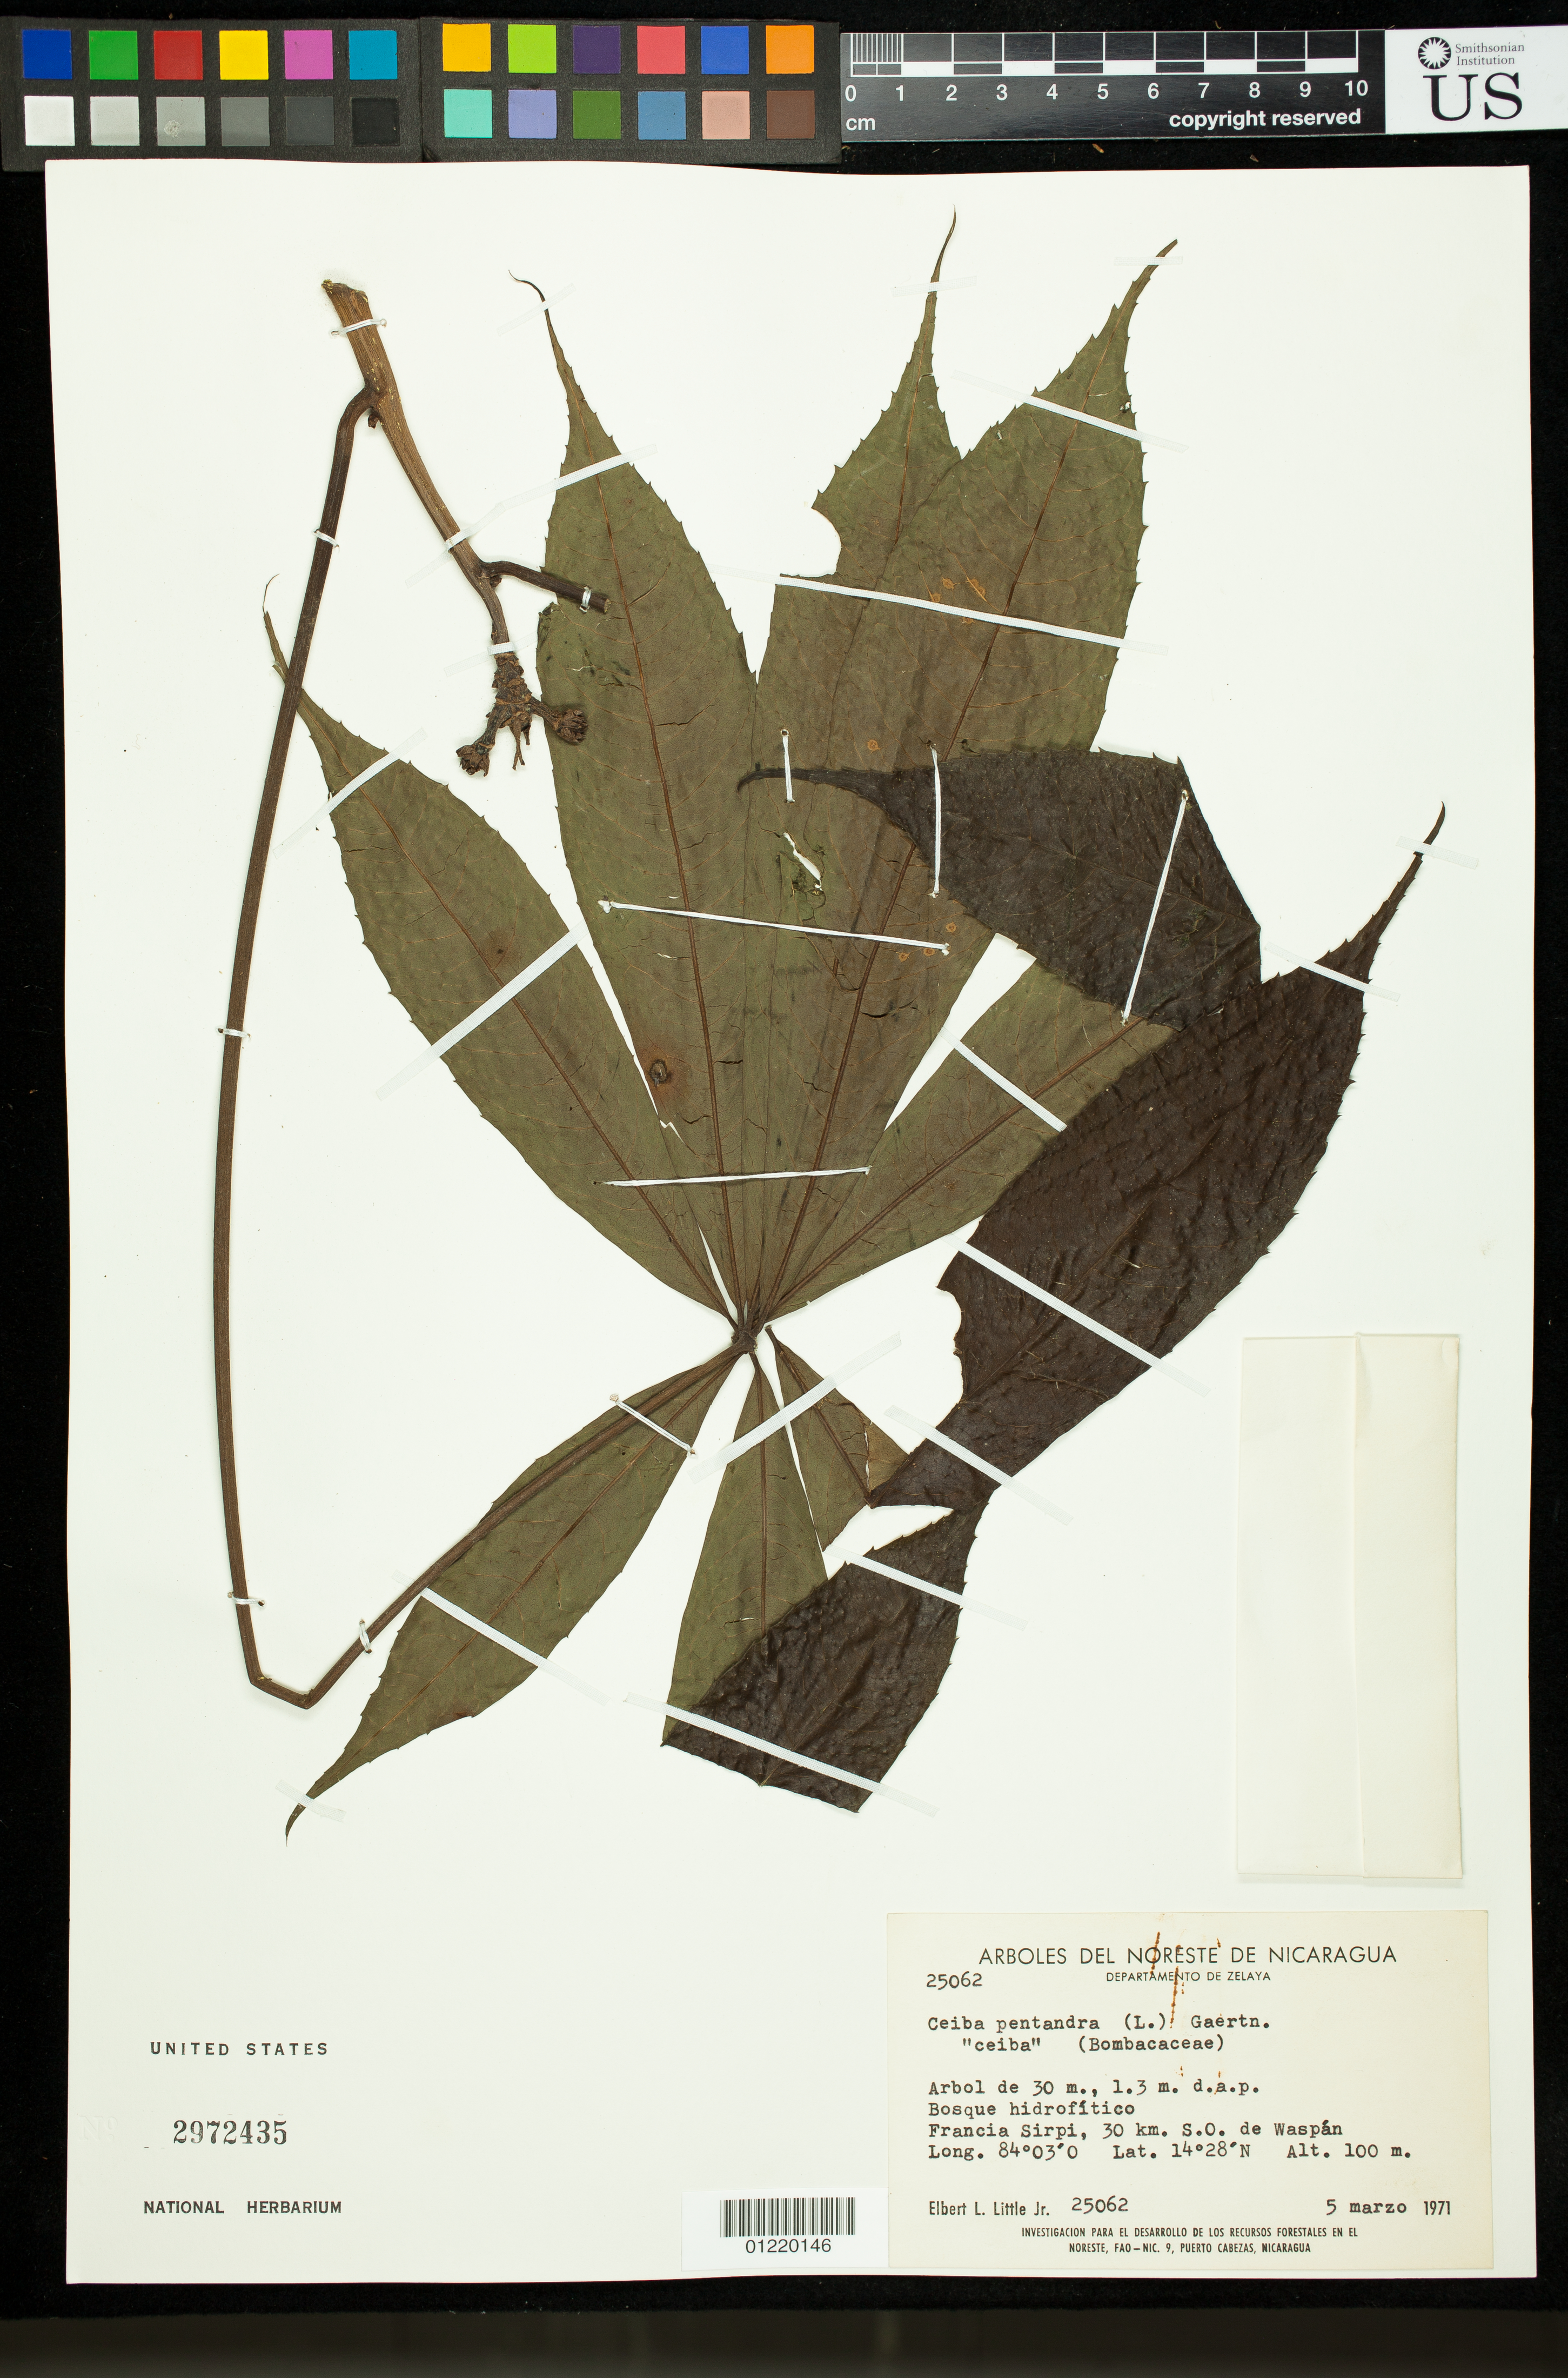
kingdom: Plantae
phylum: Tracheophyta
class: Magnoliopsida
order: Malvales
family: Malvaceae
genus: Ceiba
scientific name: Ceiba parvifolia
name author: Rose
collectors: E. L. Little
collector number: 25062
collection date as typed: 3/5/1971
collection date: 1971-03-05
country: Nicaragua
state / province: Atlántico Sur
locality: Departamento de Zelaya: Francia Sirpi, 30 km SO de Waspán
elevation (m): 100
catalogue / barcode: US 2972435